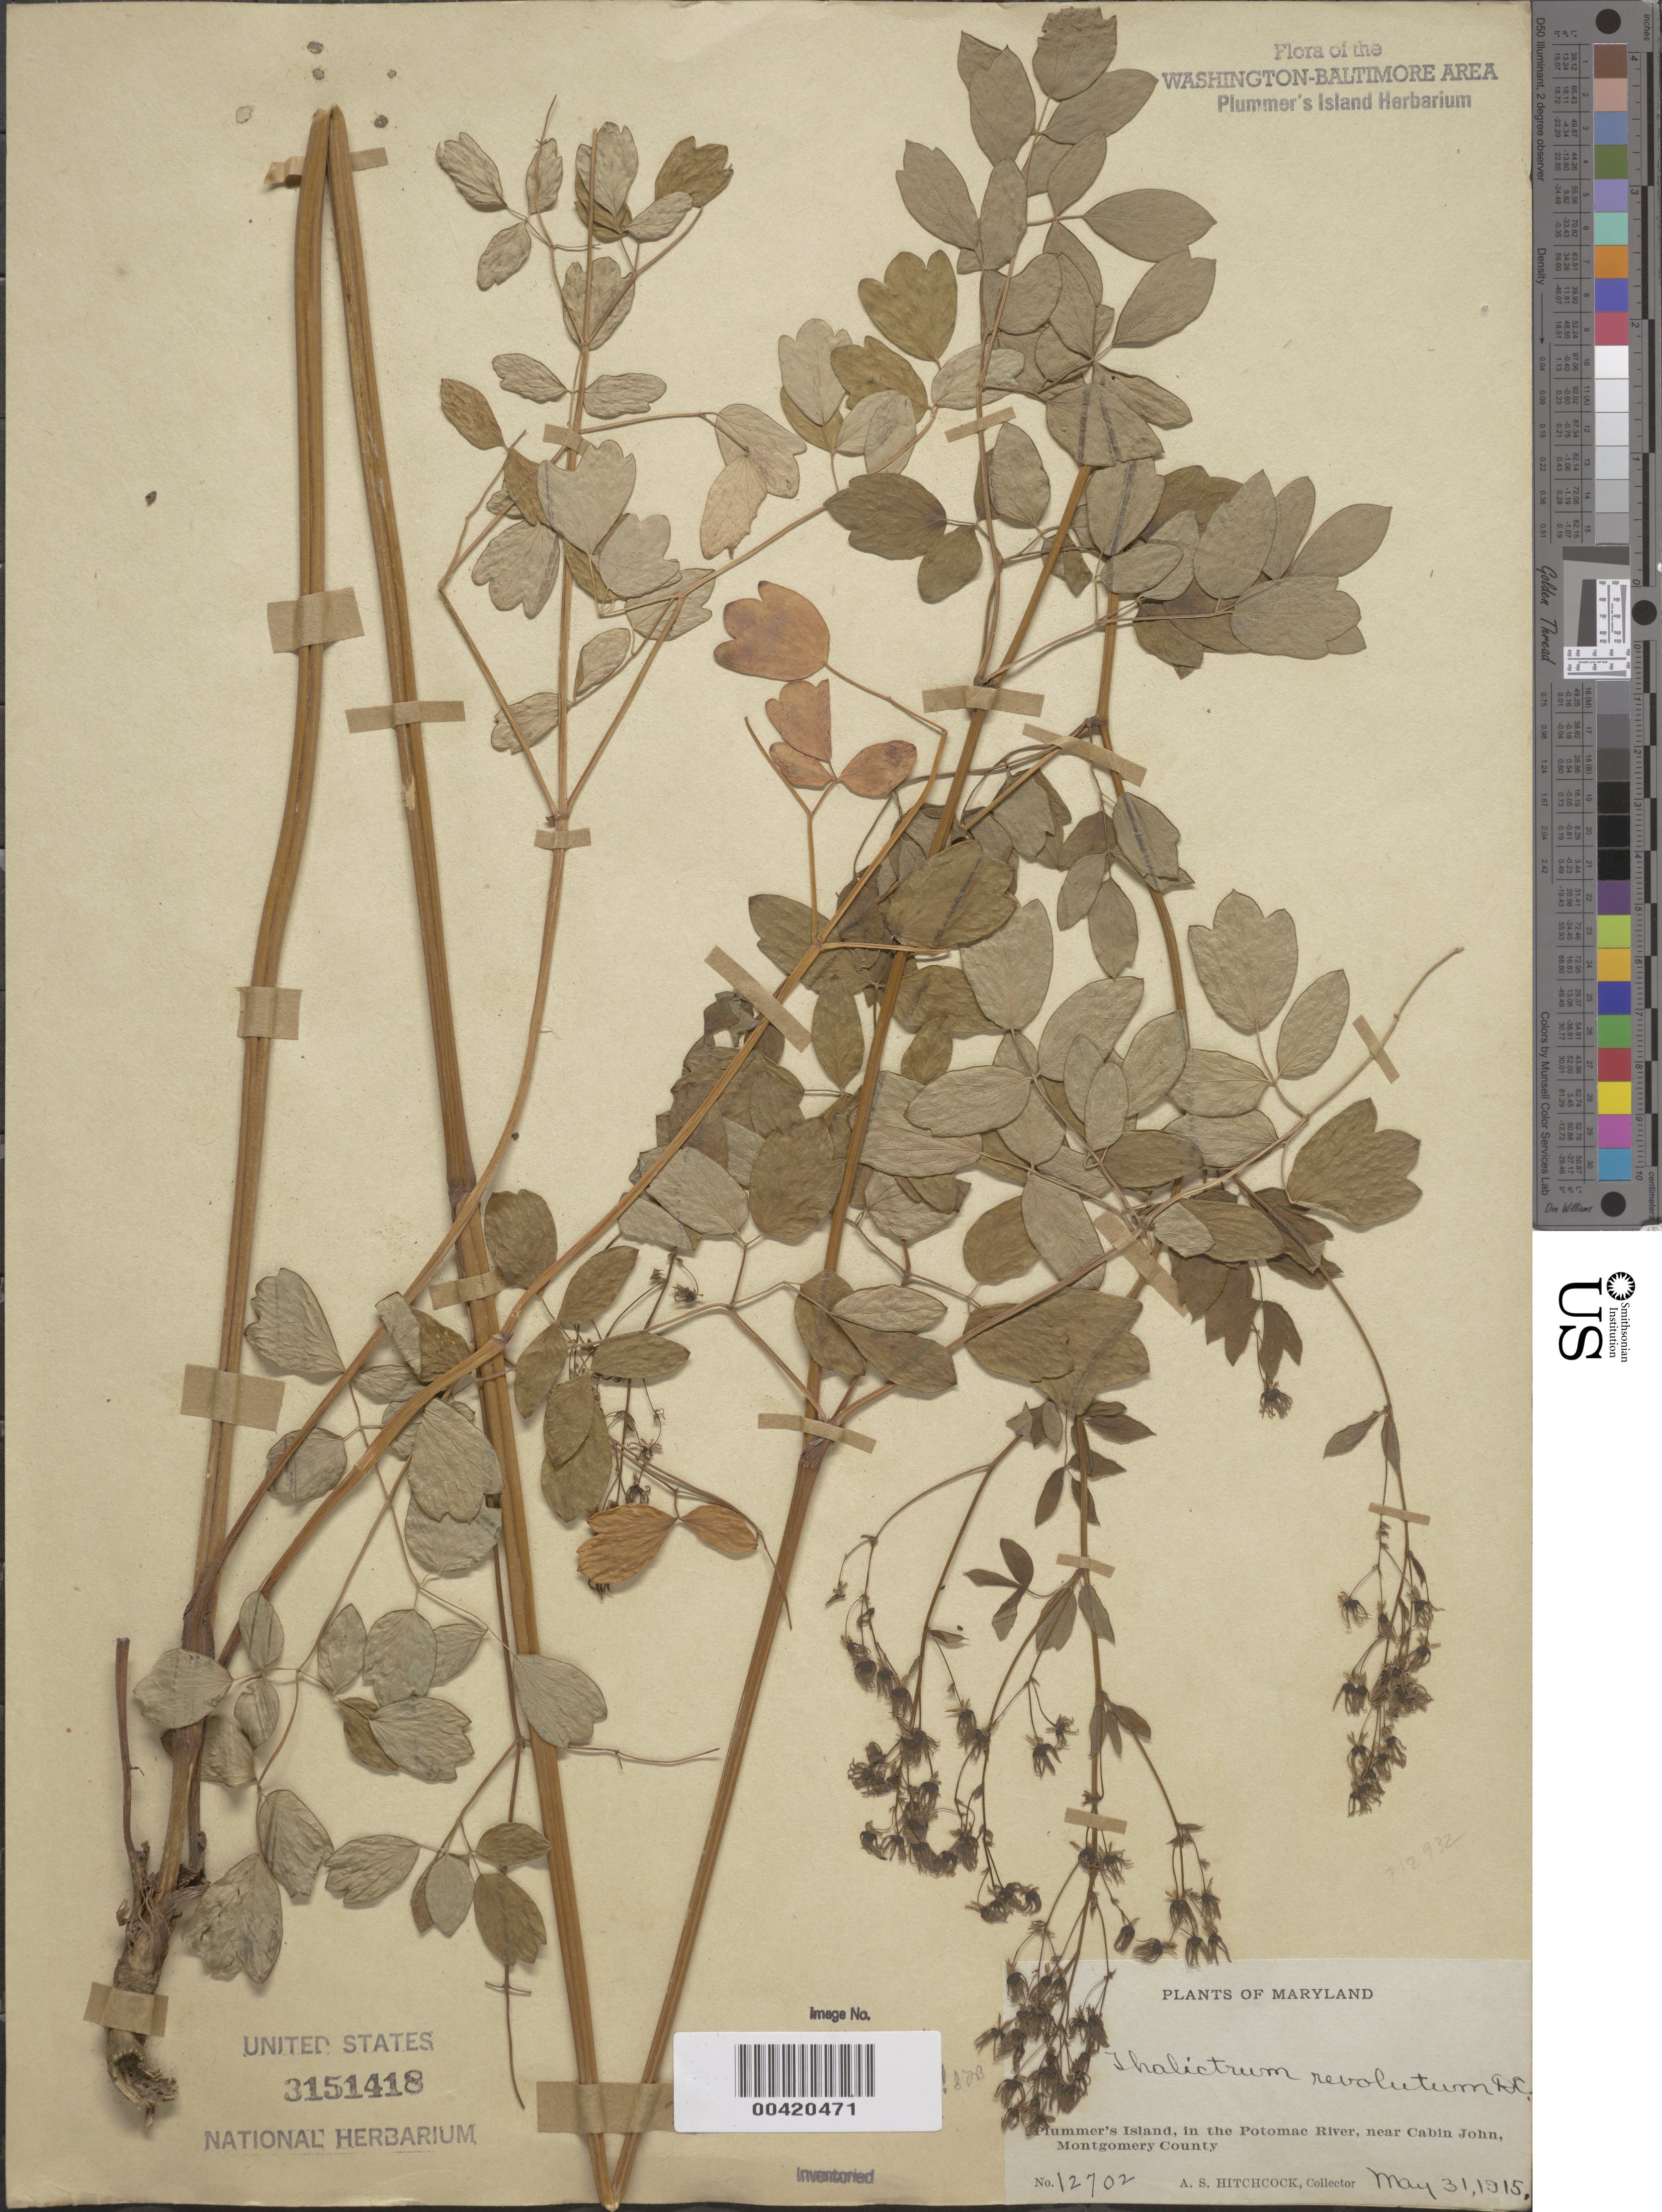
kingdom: Plantae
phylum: Tracheophyta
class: Magnoliopsida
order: Ranunculales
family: Ranunculaceae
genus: Thalictrum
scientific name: Thalictrum amphibolum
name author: Greene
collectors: A. S. Hitchcock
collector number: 12702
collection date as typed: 31 May 1915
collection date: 1915-05-31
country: United States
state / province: Maryland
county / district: Montgomery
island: Plummers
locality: Plummer's Island C. & O. Canal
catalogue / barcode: US 3151418